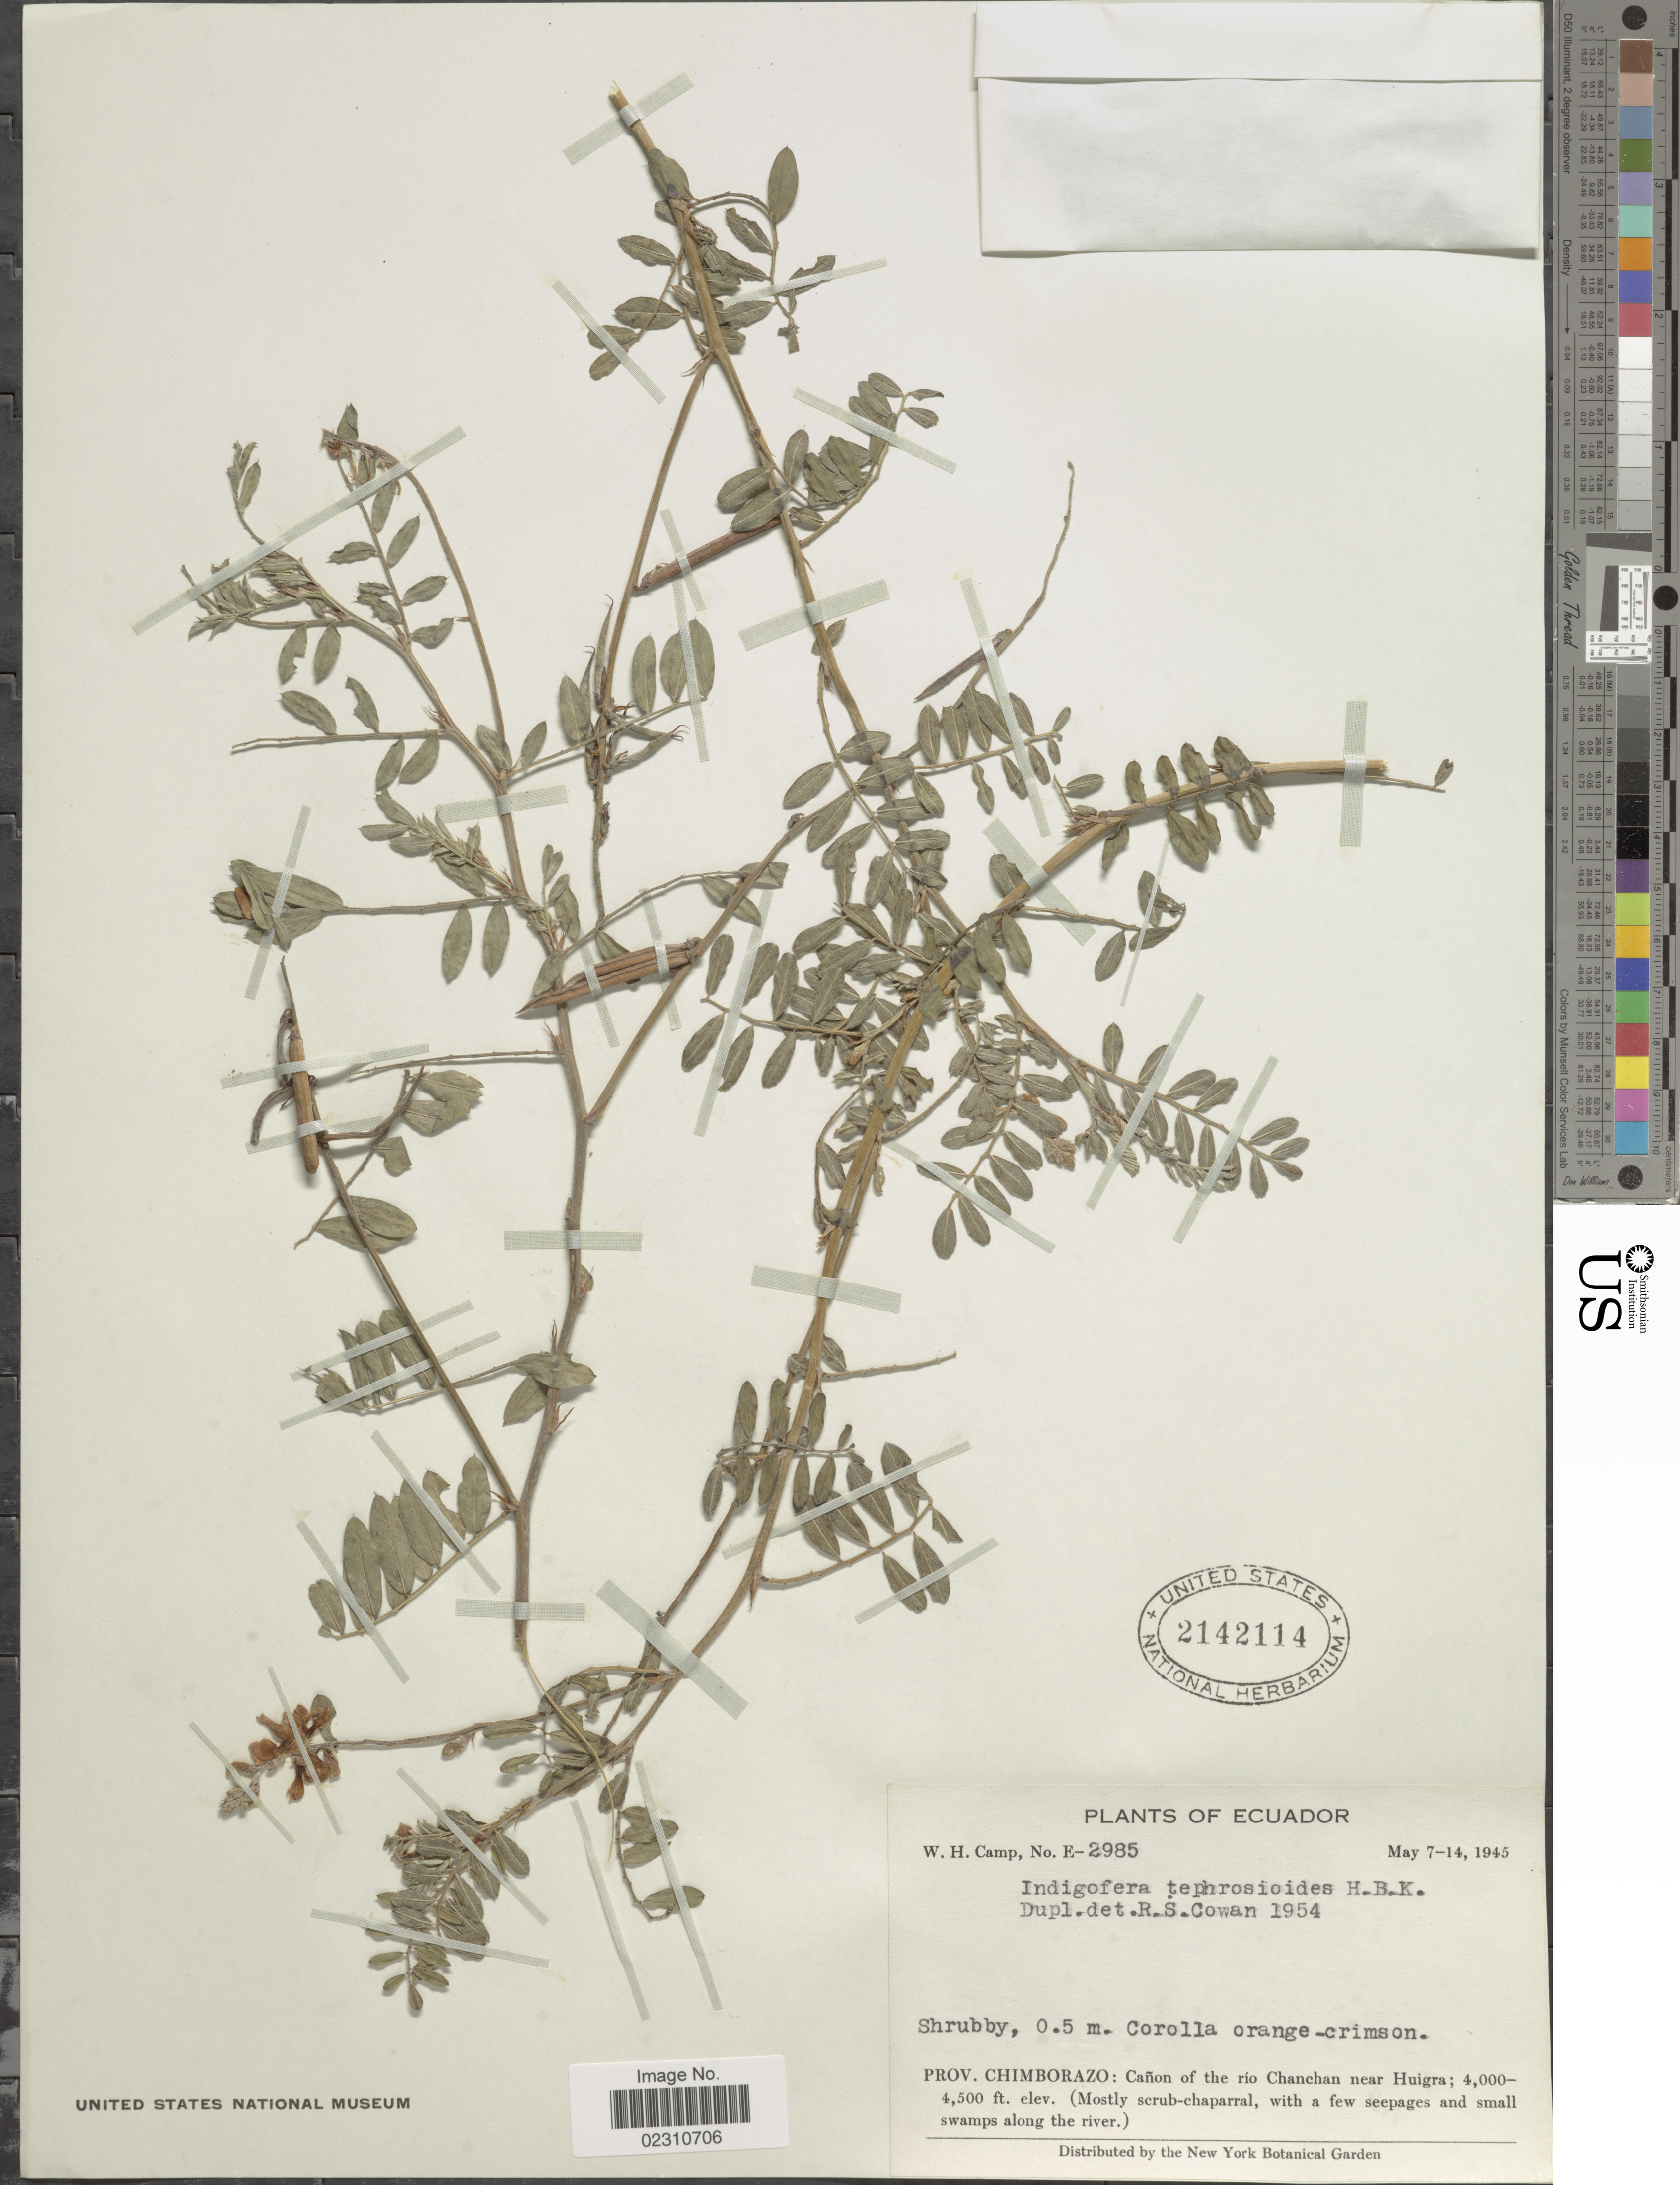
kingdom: Plantae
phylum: Tracheophyta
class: Magnoliopsida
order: Fabales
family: Fabaceae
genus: Indigofera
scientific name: Indigofera tephrosioides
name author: Kunth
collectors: W. H. Camp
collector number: E-2985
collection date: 1945-05-07/1945-05-14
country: Ecuador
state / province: Chimborazo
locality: Prov. Chimborazo: Canon of the rio Chachan near Huigra.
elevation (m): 1219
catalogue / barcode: US 2142114